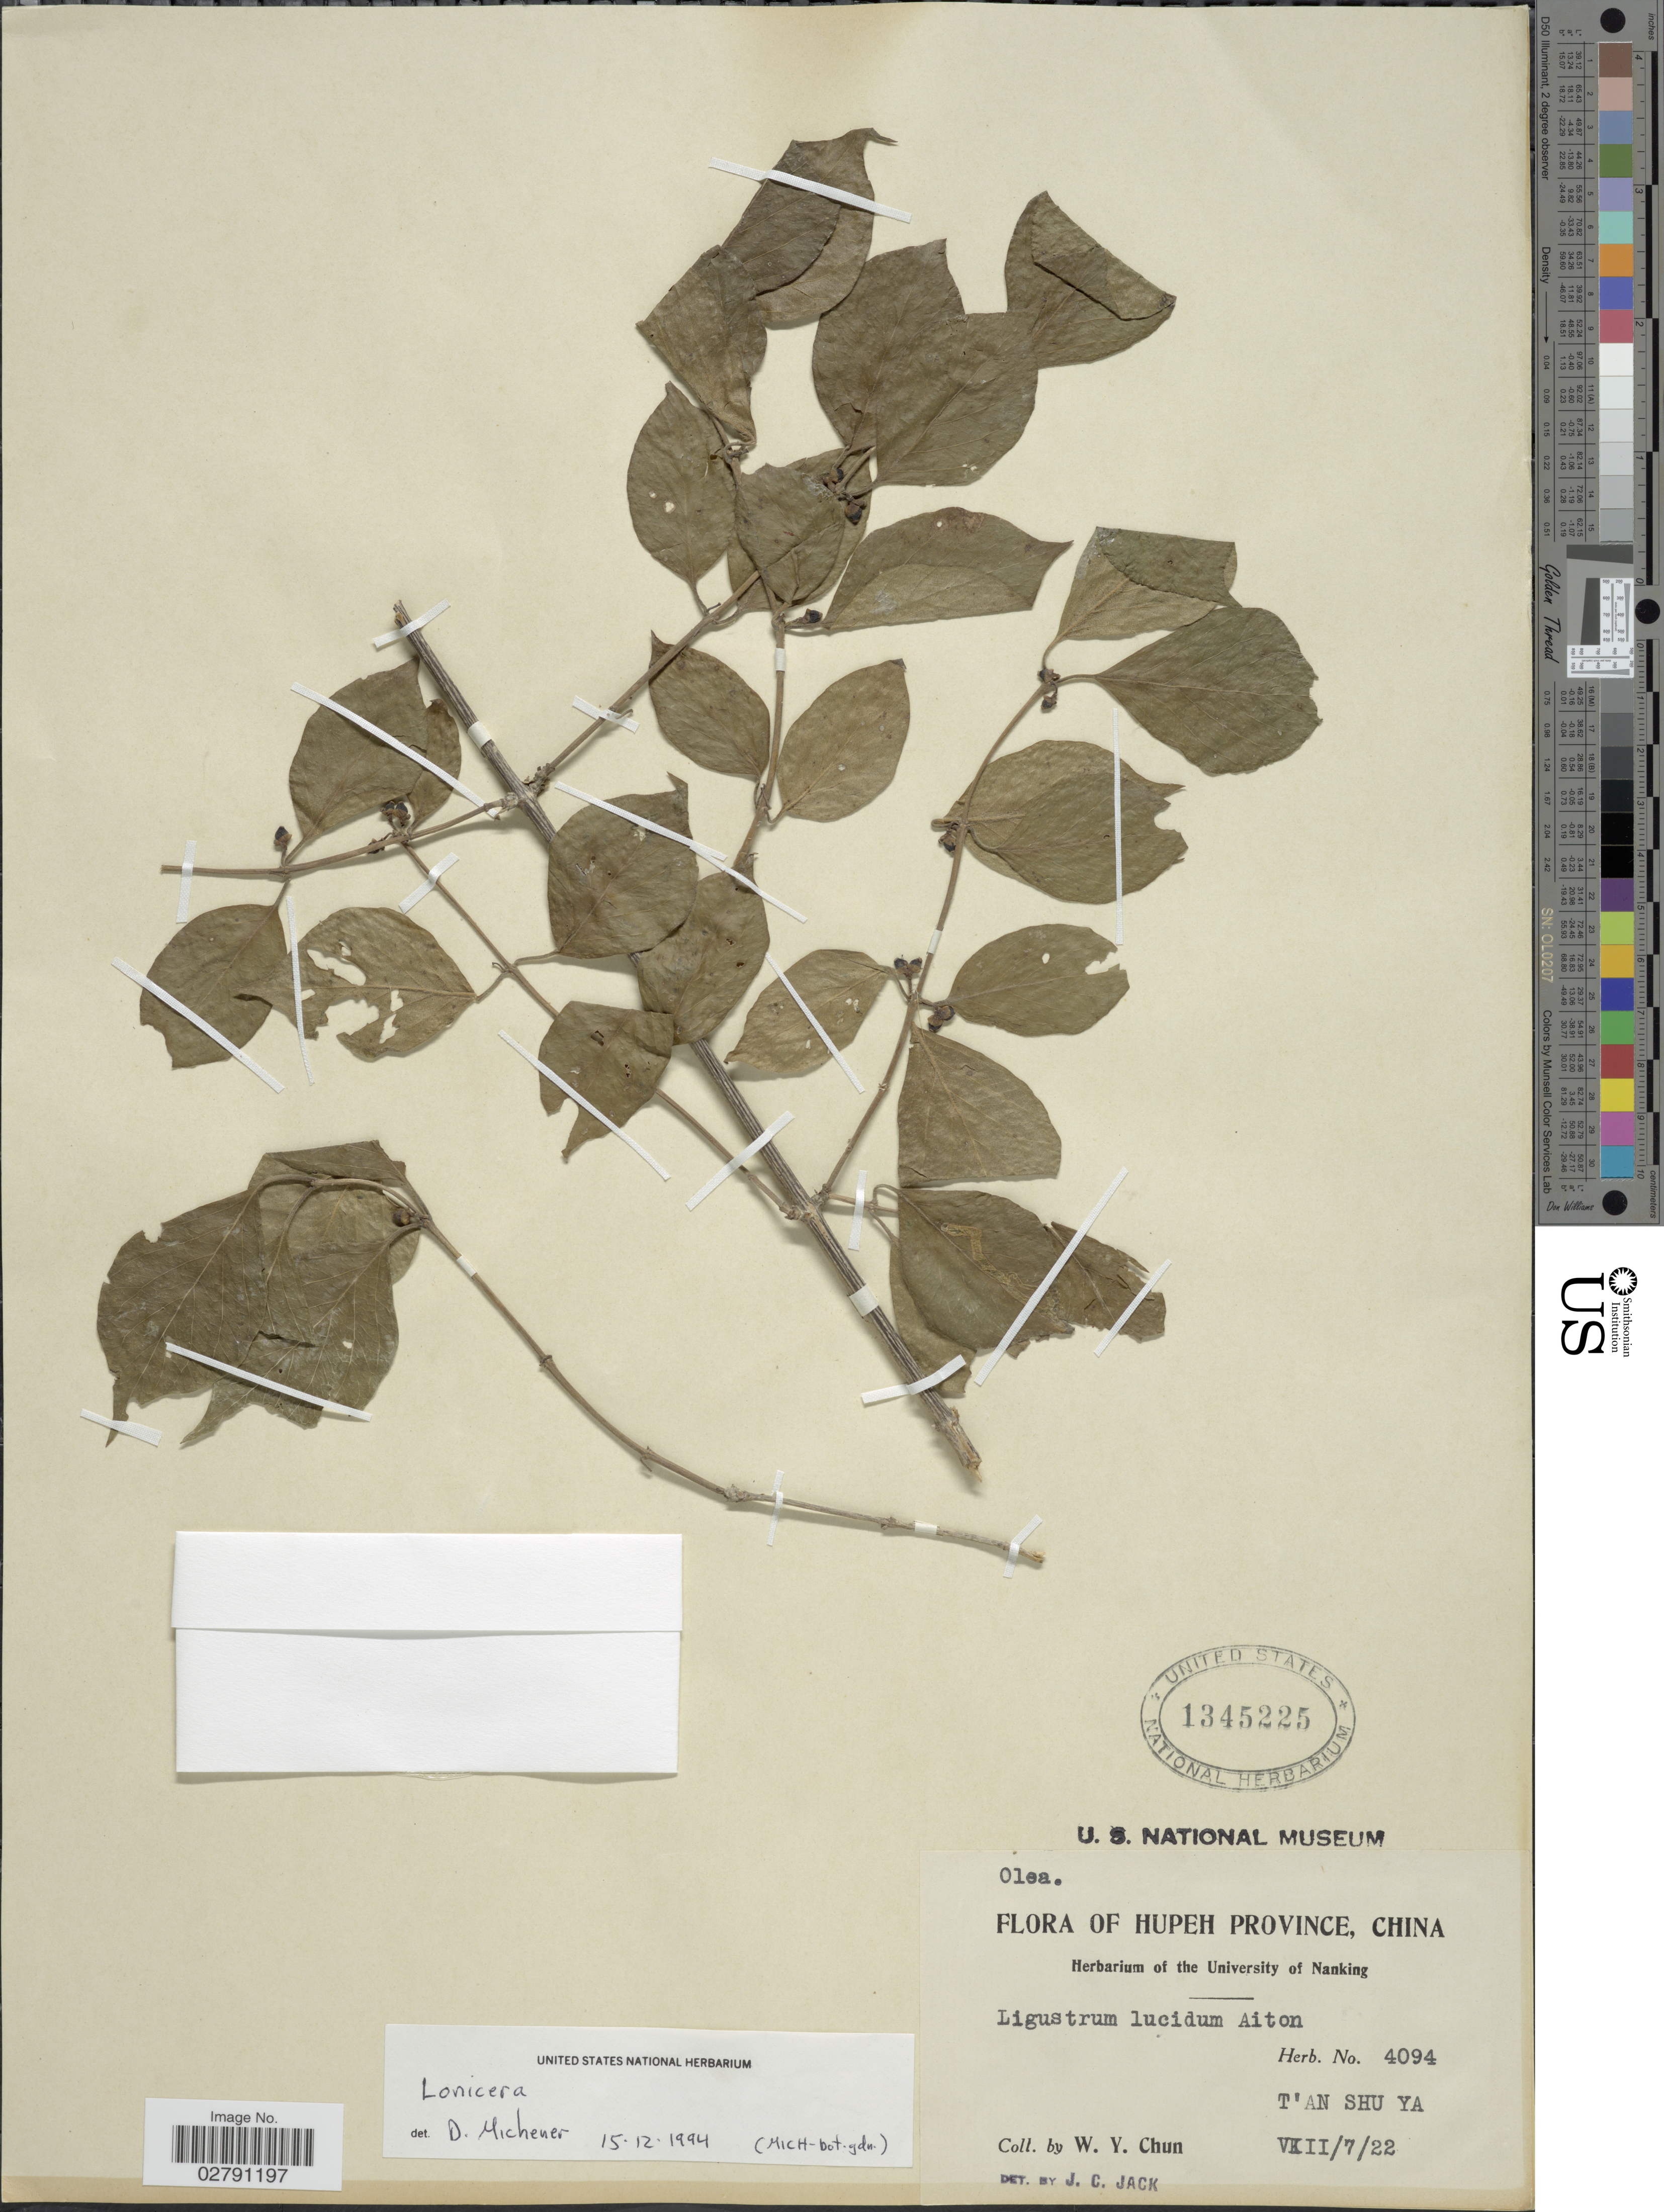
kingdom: Plantae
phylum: Tracheophyta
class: Magnoliopsida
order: Dipsacales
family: Caprifoliaceae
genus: Lonicera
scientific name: Lonicera sp.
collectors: W. Y. Chun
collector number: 4094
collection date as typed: Transcribed d/m/y: 7/8/22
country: China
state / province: Hubei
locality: Hupeh Province. T' An Shu Ya.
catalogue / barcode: US 1345225